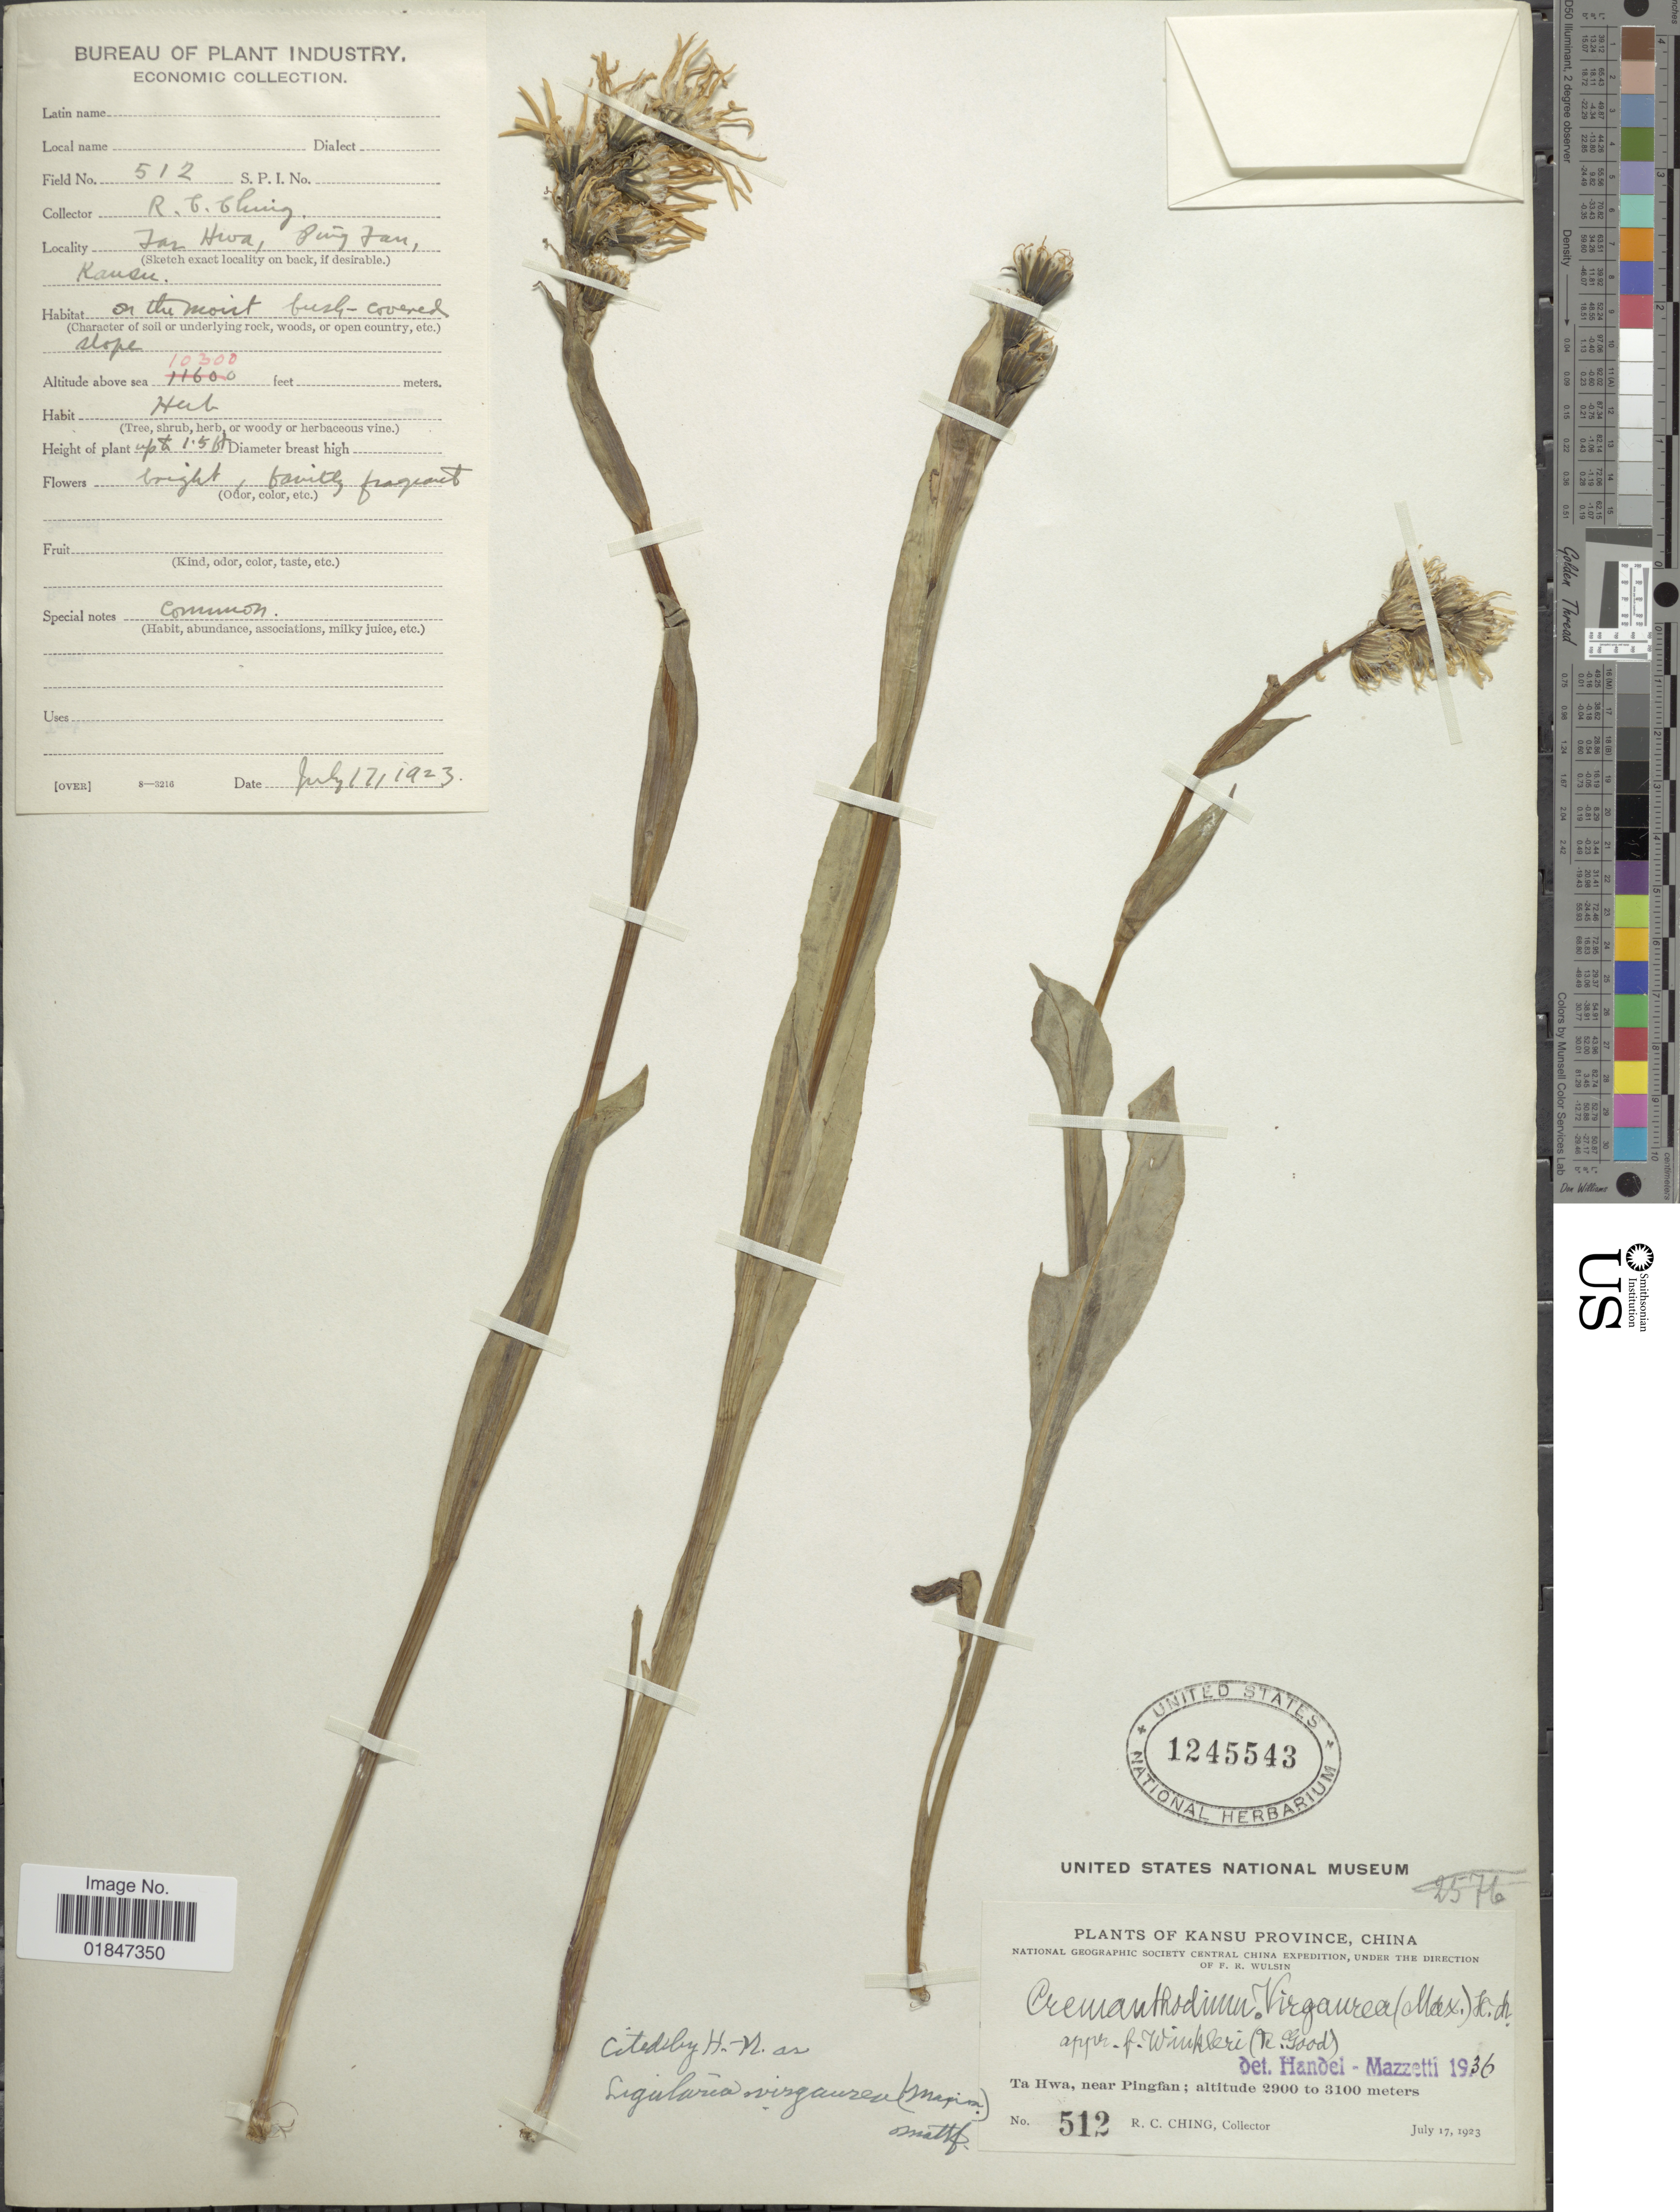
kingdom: Plantae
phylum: Tracheophyta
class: Magnoliopsida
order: Asterales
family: Asteraceae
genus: Ligularia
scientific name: Ligularia virgaurea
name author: (Maxim.) Mattf. ex Rehder & Kobuski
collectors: R. C. Ching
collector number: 512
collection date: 1923-07-17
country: China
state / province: Gansu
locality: Kanus Province, Ta Hwa, Near Pingfan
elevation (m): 3139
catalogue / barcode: US 1245543